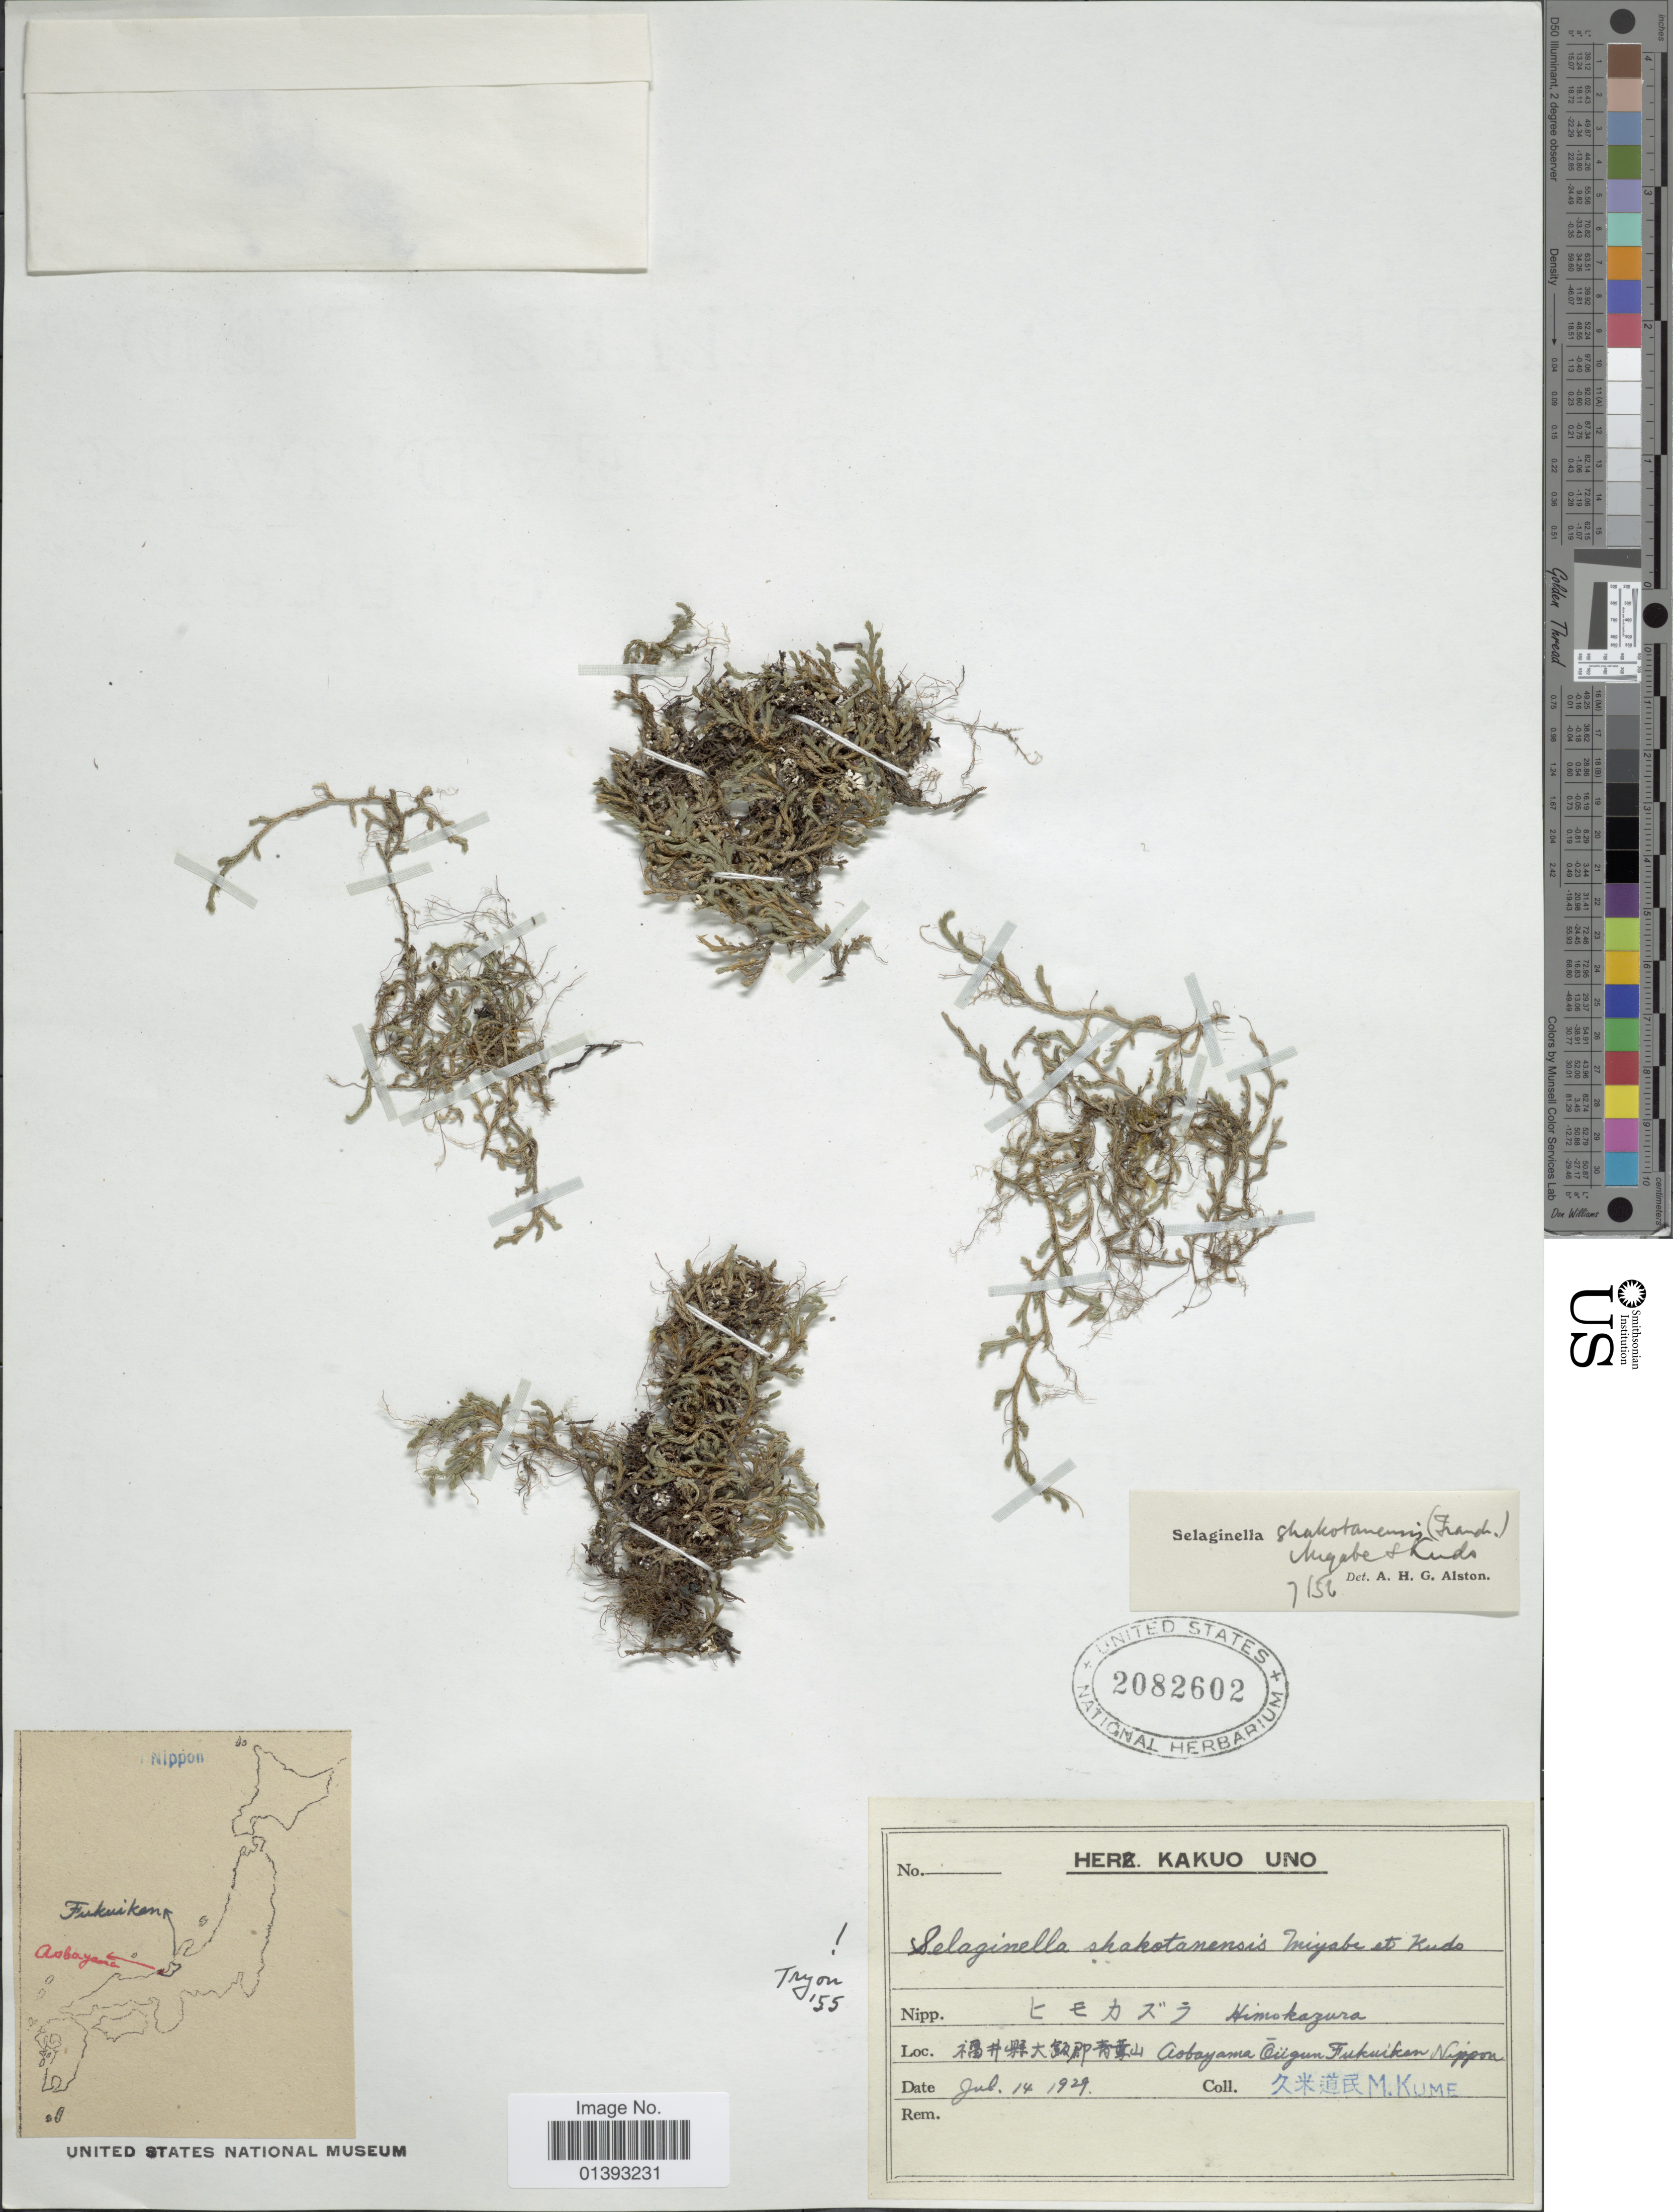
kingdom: Plantae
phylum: Tracheophyta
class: Lycopodiopsida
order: Selaginellales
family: Selaginellaceae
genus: Selaginella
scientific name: Selaginella shakotanensis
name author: (Franch. ex Takeda) Miyabe & Kudô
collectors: M. Kume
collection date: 1929-07-14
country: Japan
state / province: Hukui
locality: Aobayama, Oiigun, Fukui ken, Nippon.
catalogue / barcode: US 2082602